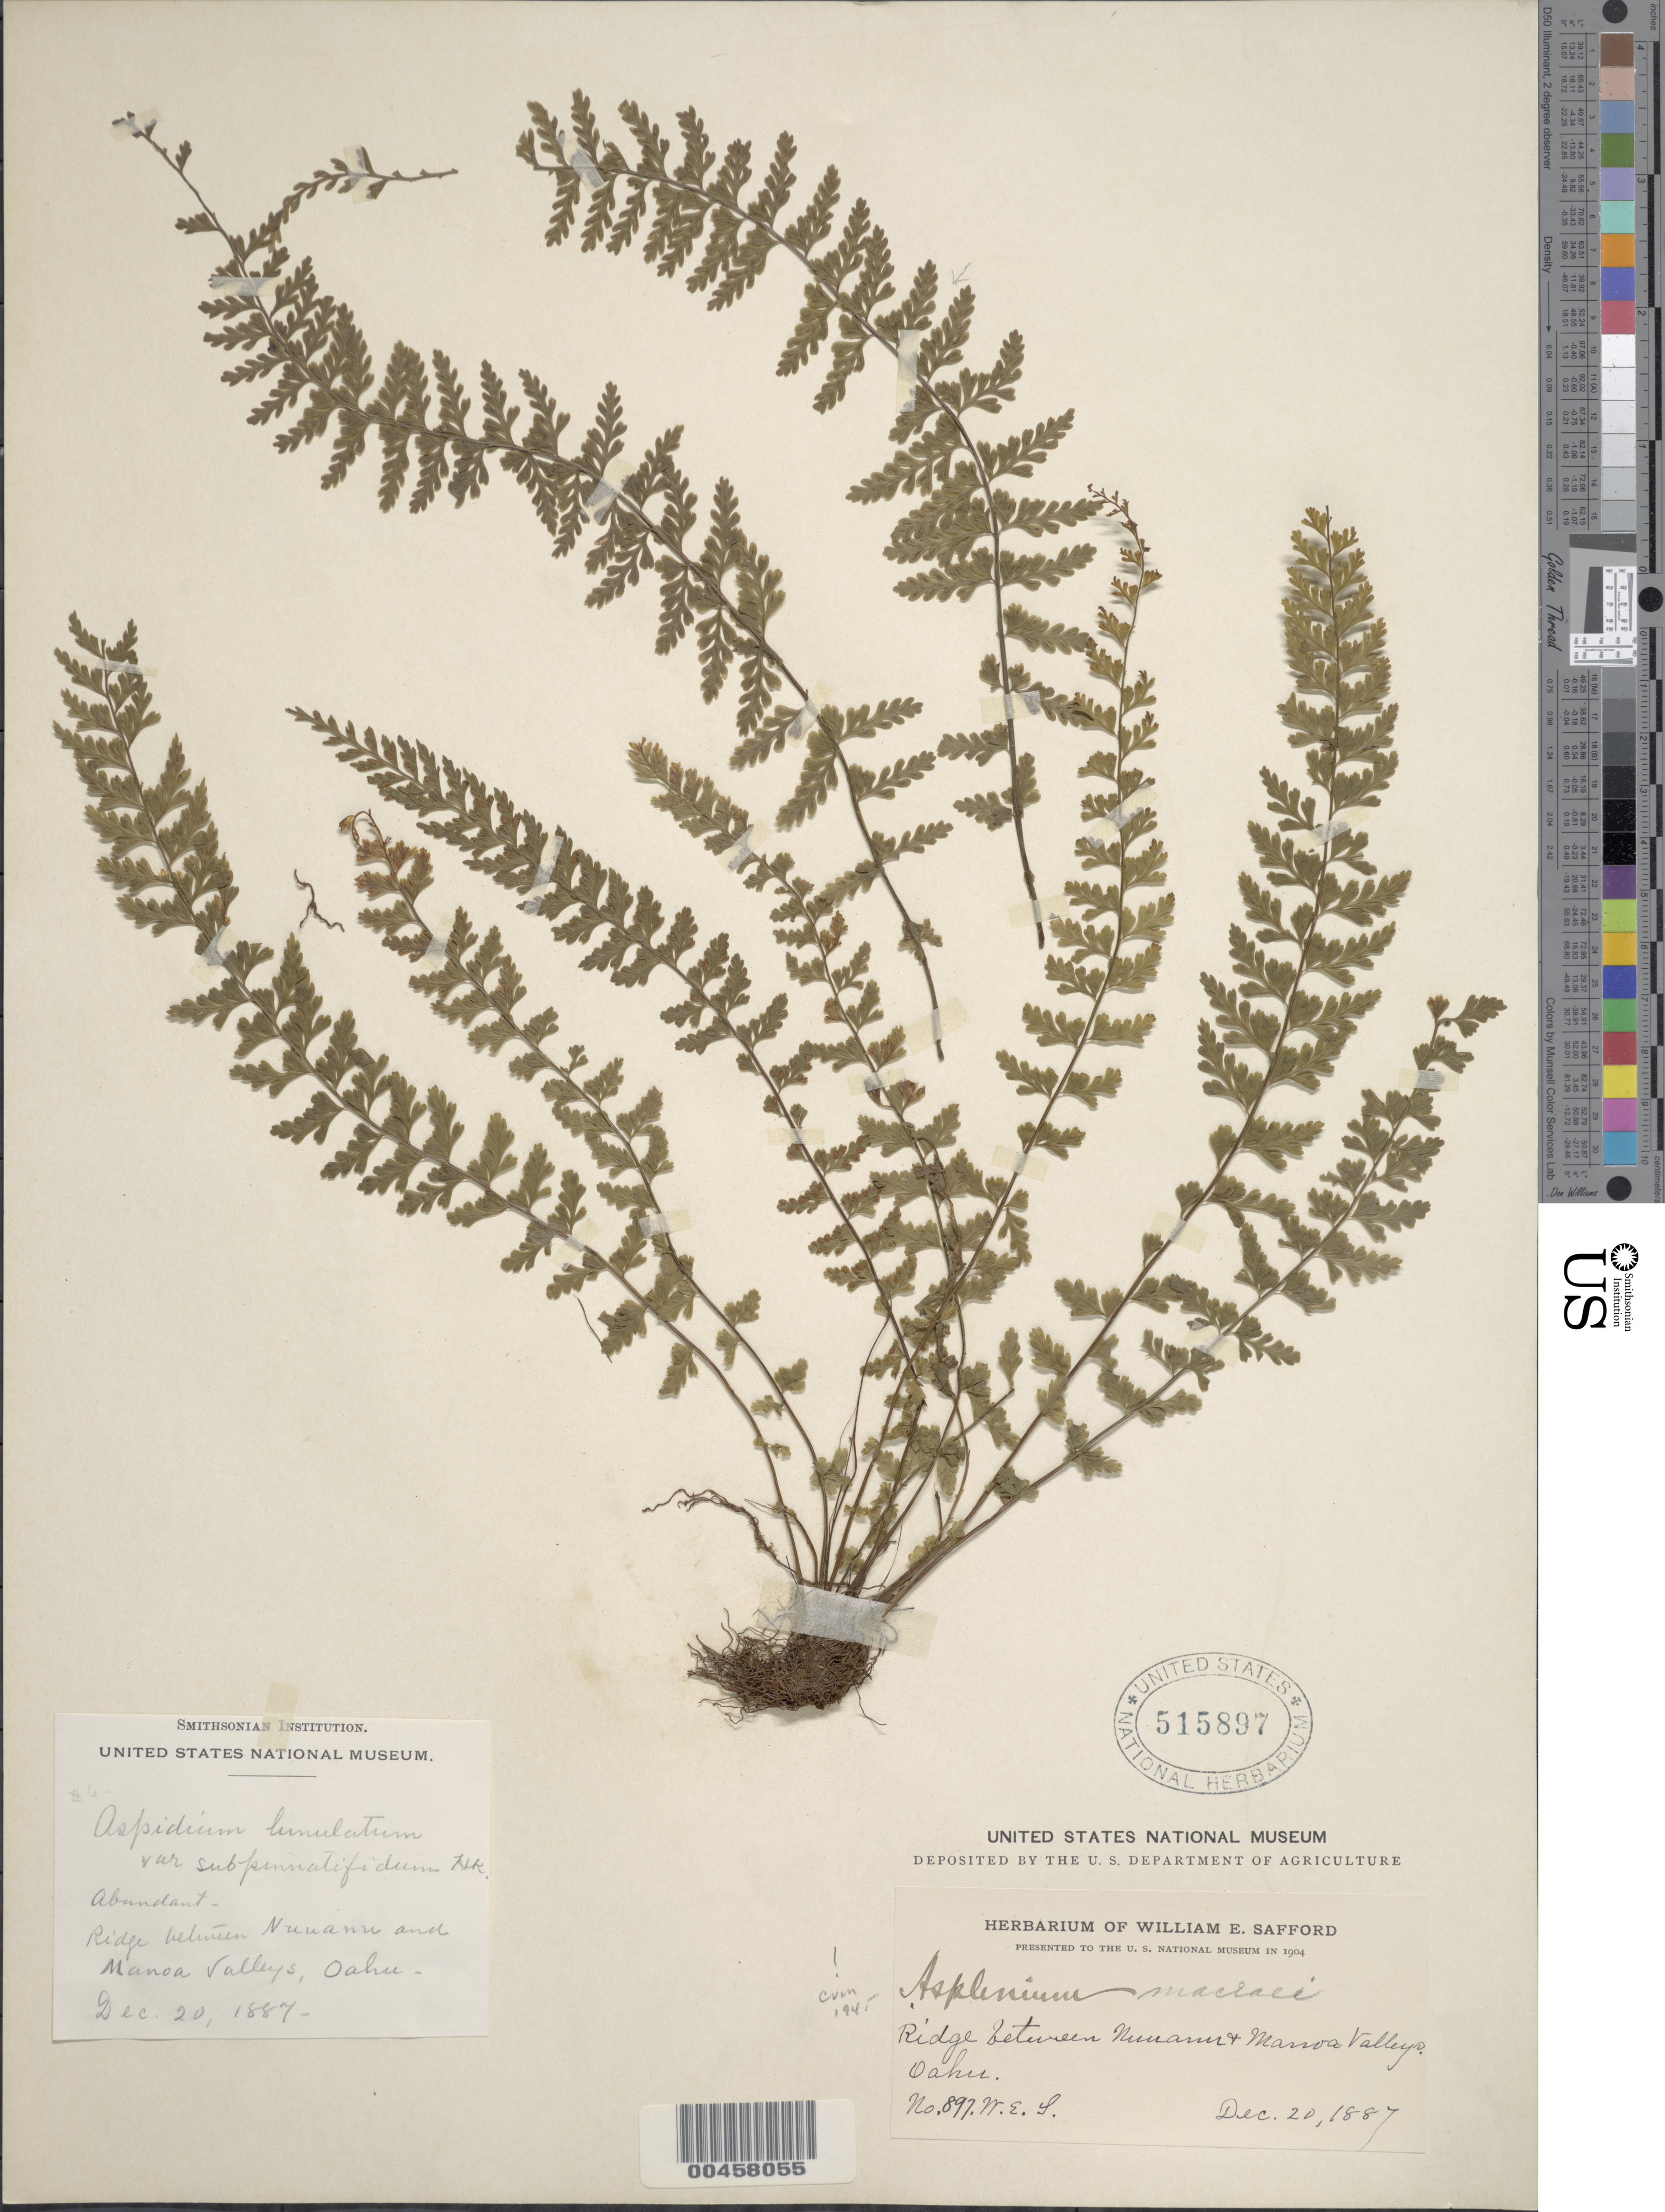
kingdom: Plantae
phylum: Tracheophyta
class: Polypodiopsida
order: Polypodiales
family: Aspleniaceae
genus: Asplenium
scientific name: Asplenium macraei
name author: Hook. & Grev.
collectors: W. E. Safford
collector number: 897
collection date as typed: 20 Dec 1887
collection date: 1887-12-20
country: United States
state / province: Hawaii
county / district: Honolulu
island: Oahu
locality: Ridge between Nuuanu and Manoa Valleys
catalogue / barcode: US 515897